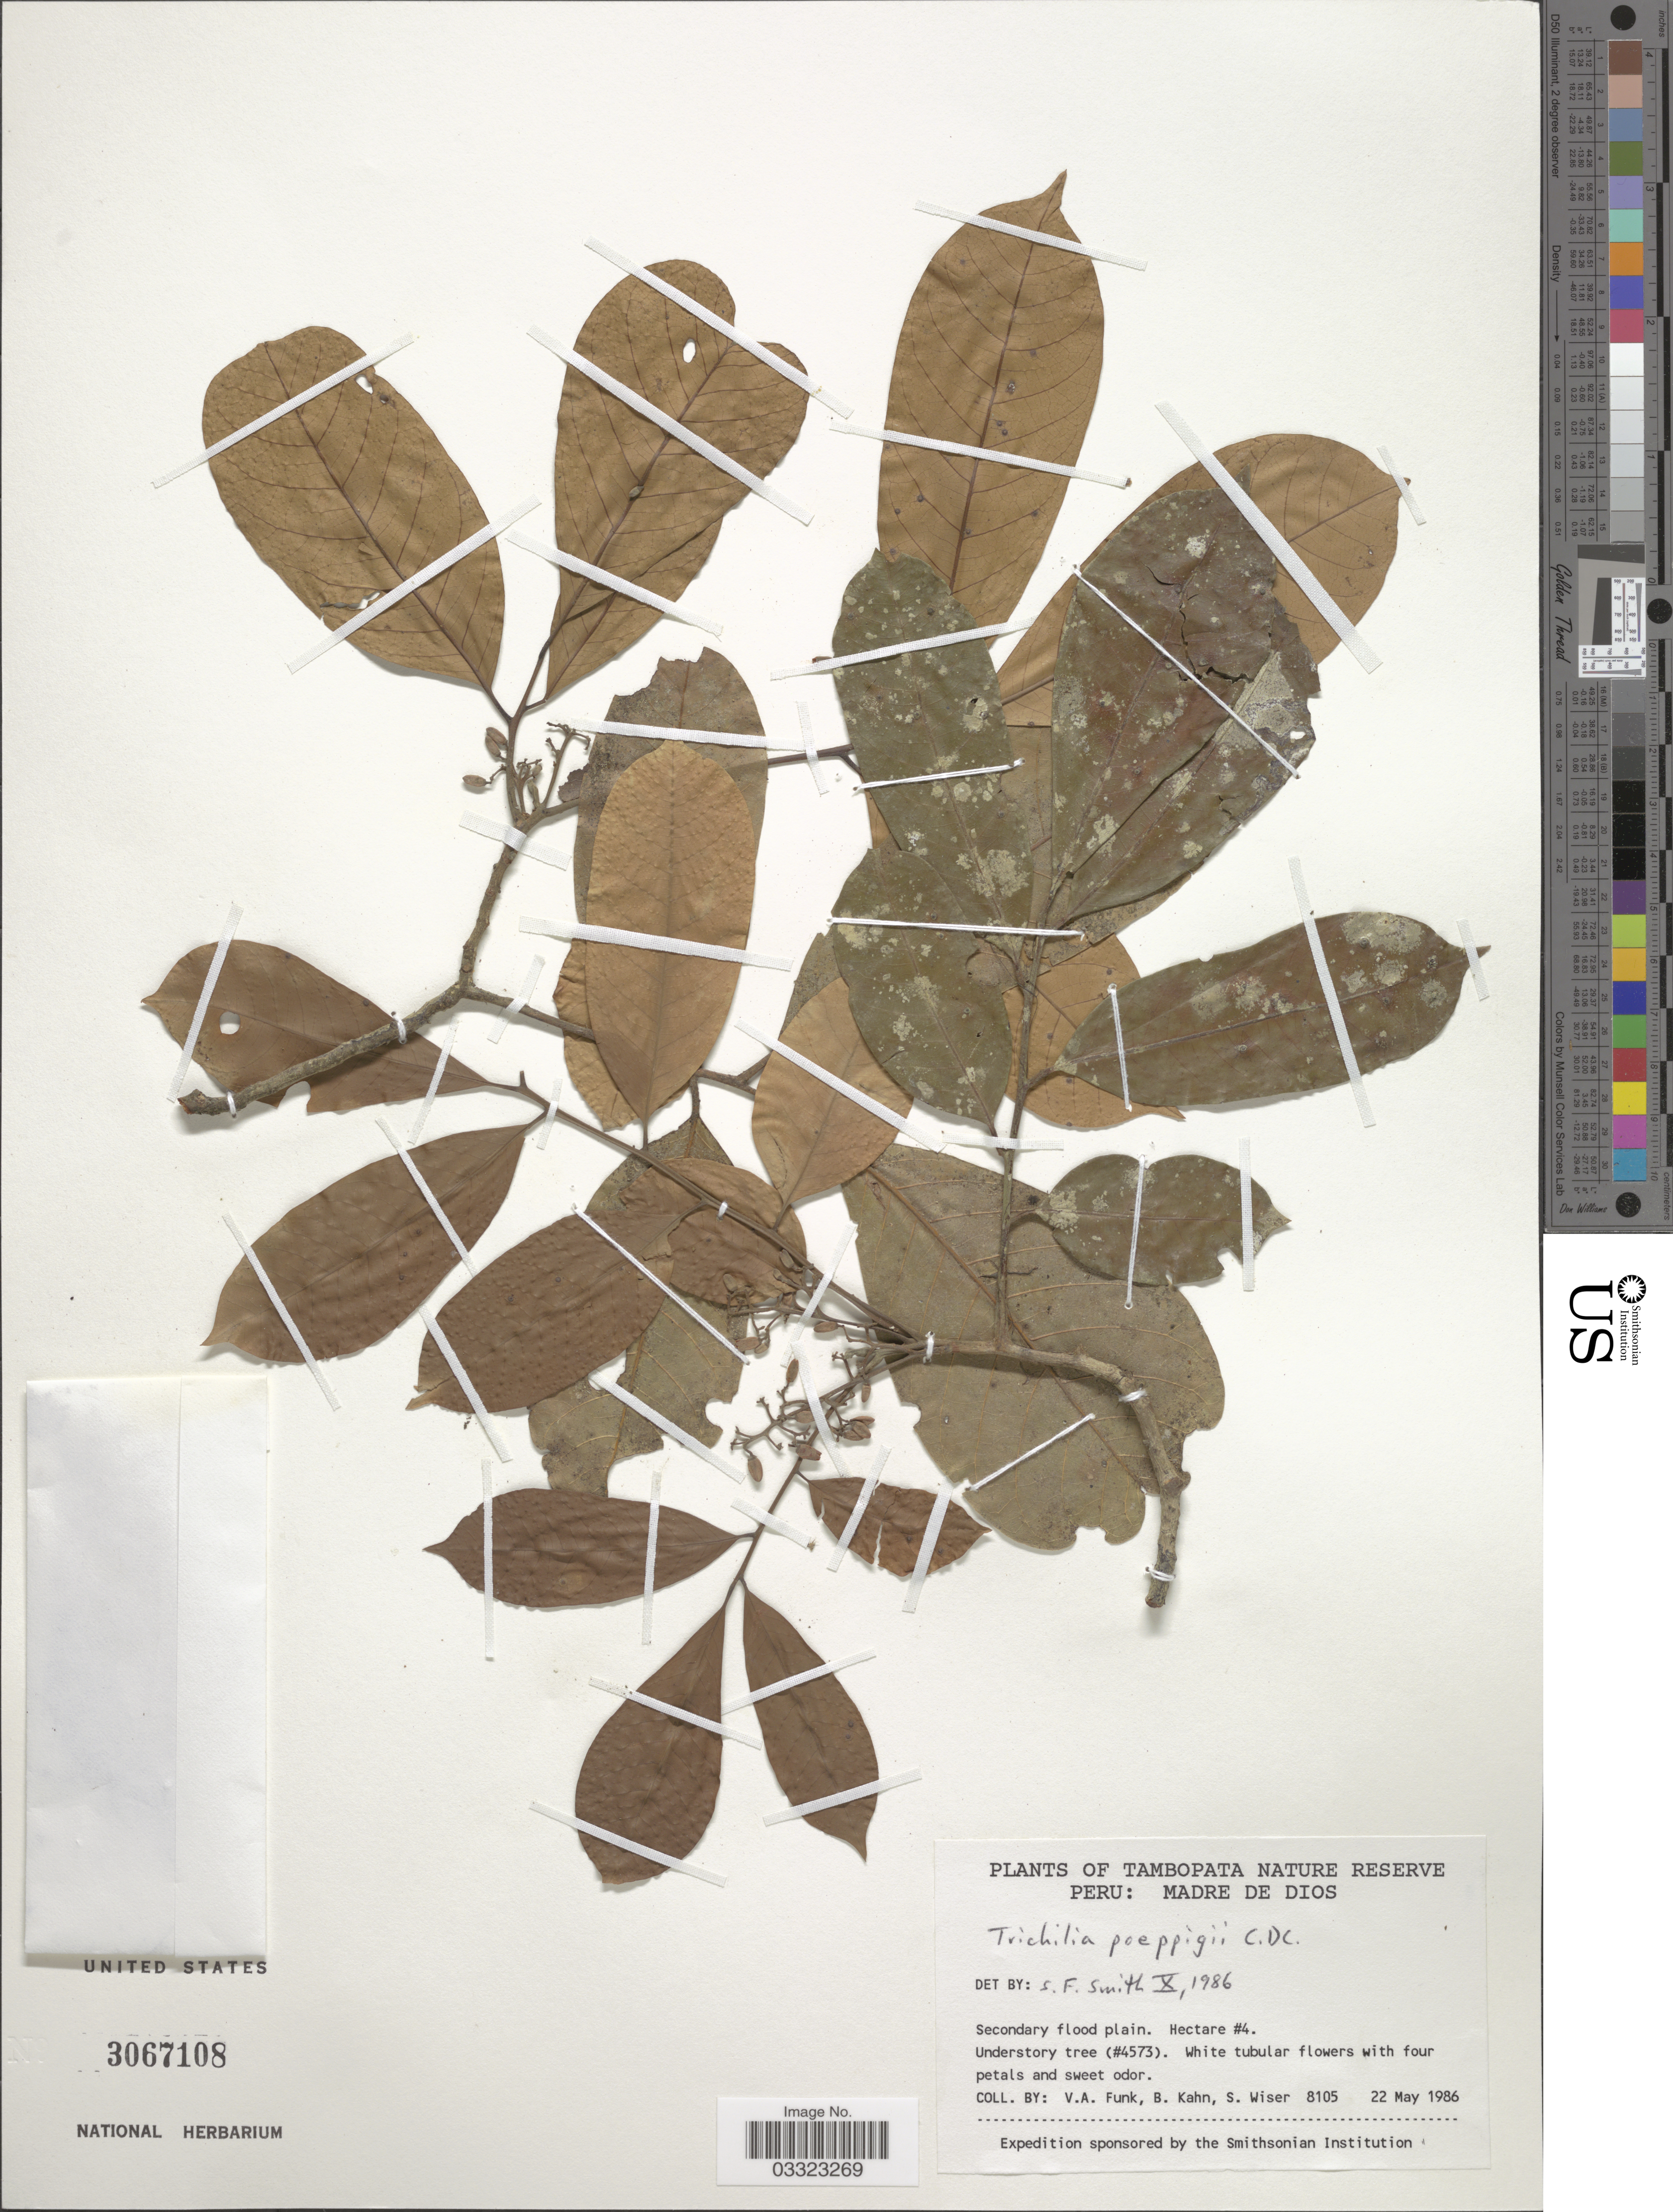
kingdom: Plantae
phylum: Tracheophyta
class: Magnoliopsida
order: Sapindales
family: Meliaceae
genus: Trichilia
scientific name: Trichilia poeppigii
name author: C. DC.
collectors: V. Funk, B. Kahn & S. Wiser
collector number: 8105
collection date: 1986-05-22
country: Peru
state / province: Madre de Dios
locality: Tambopata Nature Reserve. Hectare #4.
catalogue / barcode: US 3067108